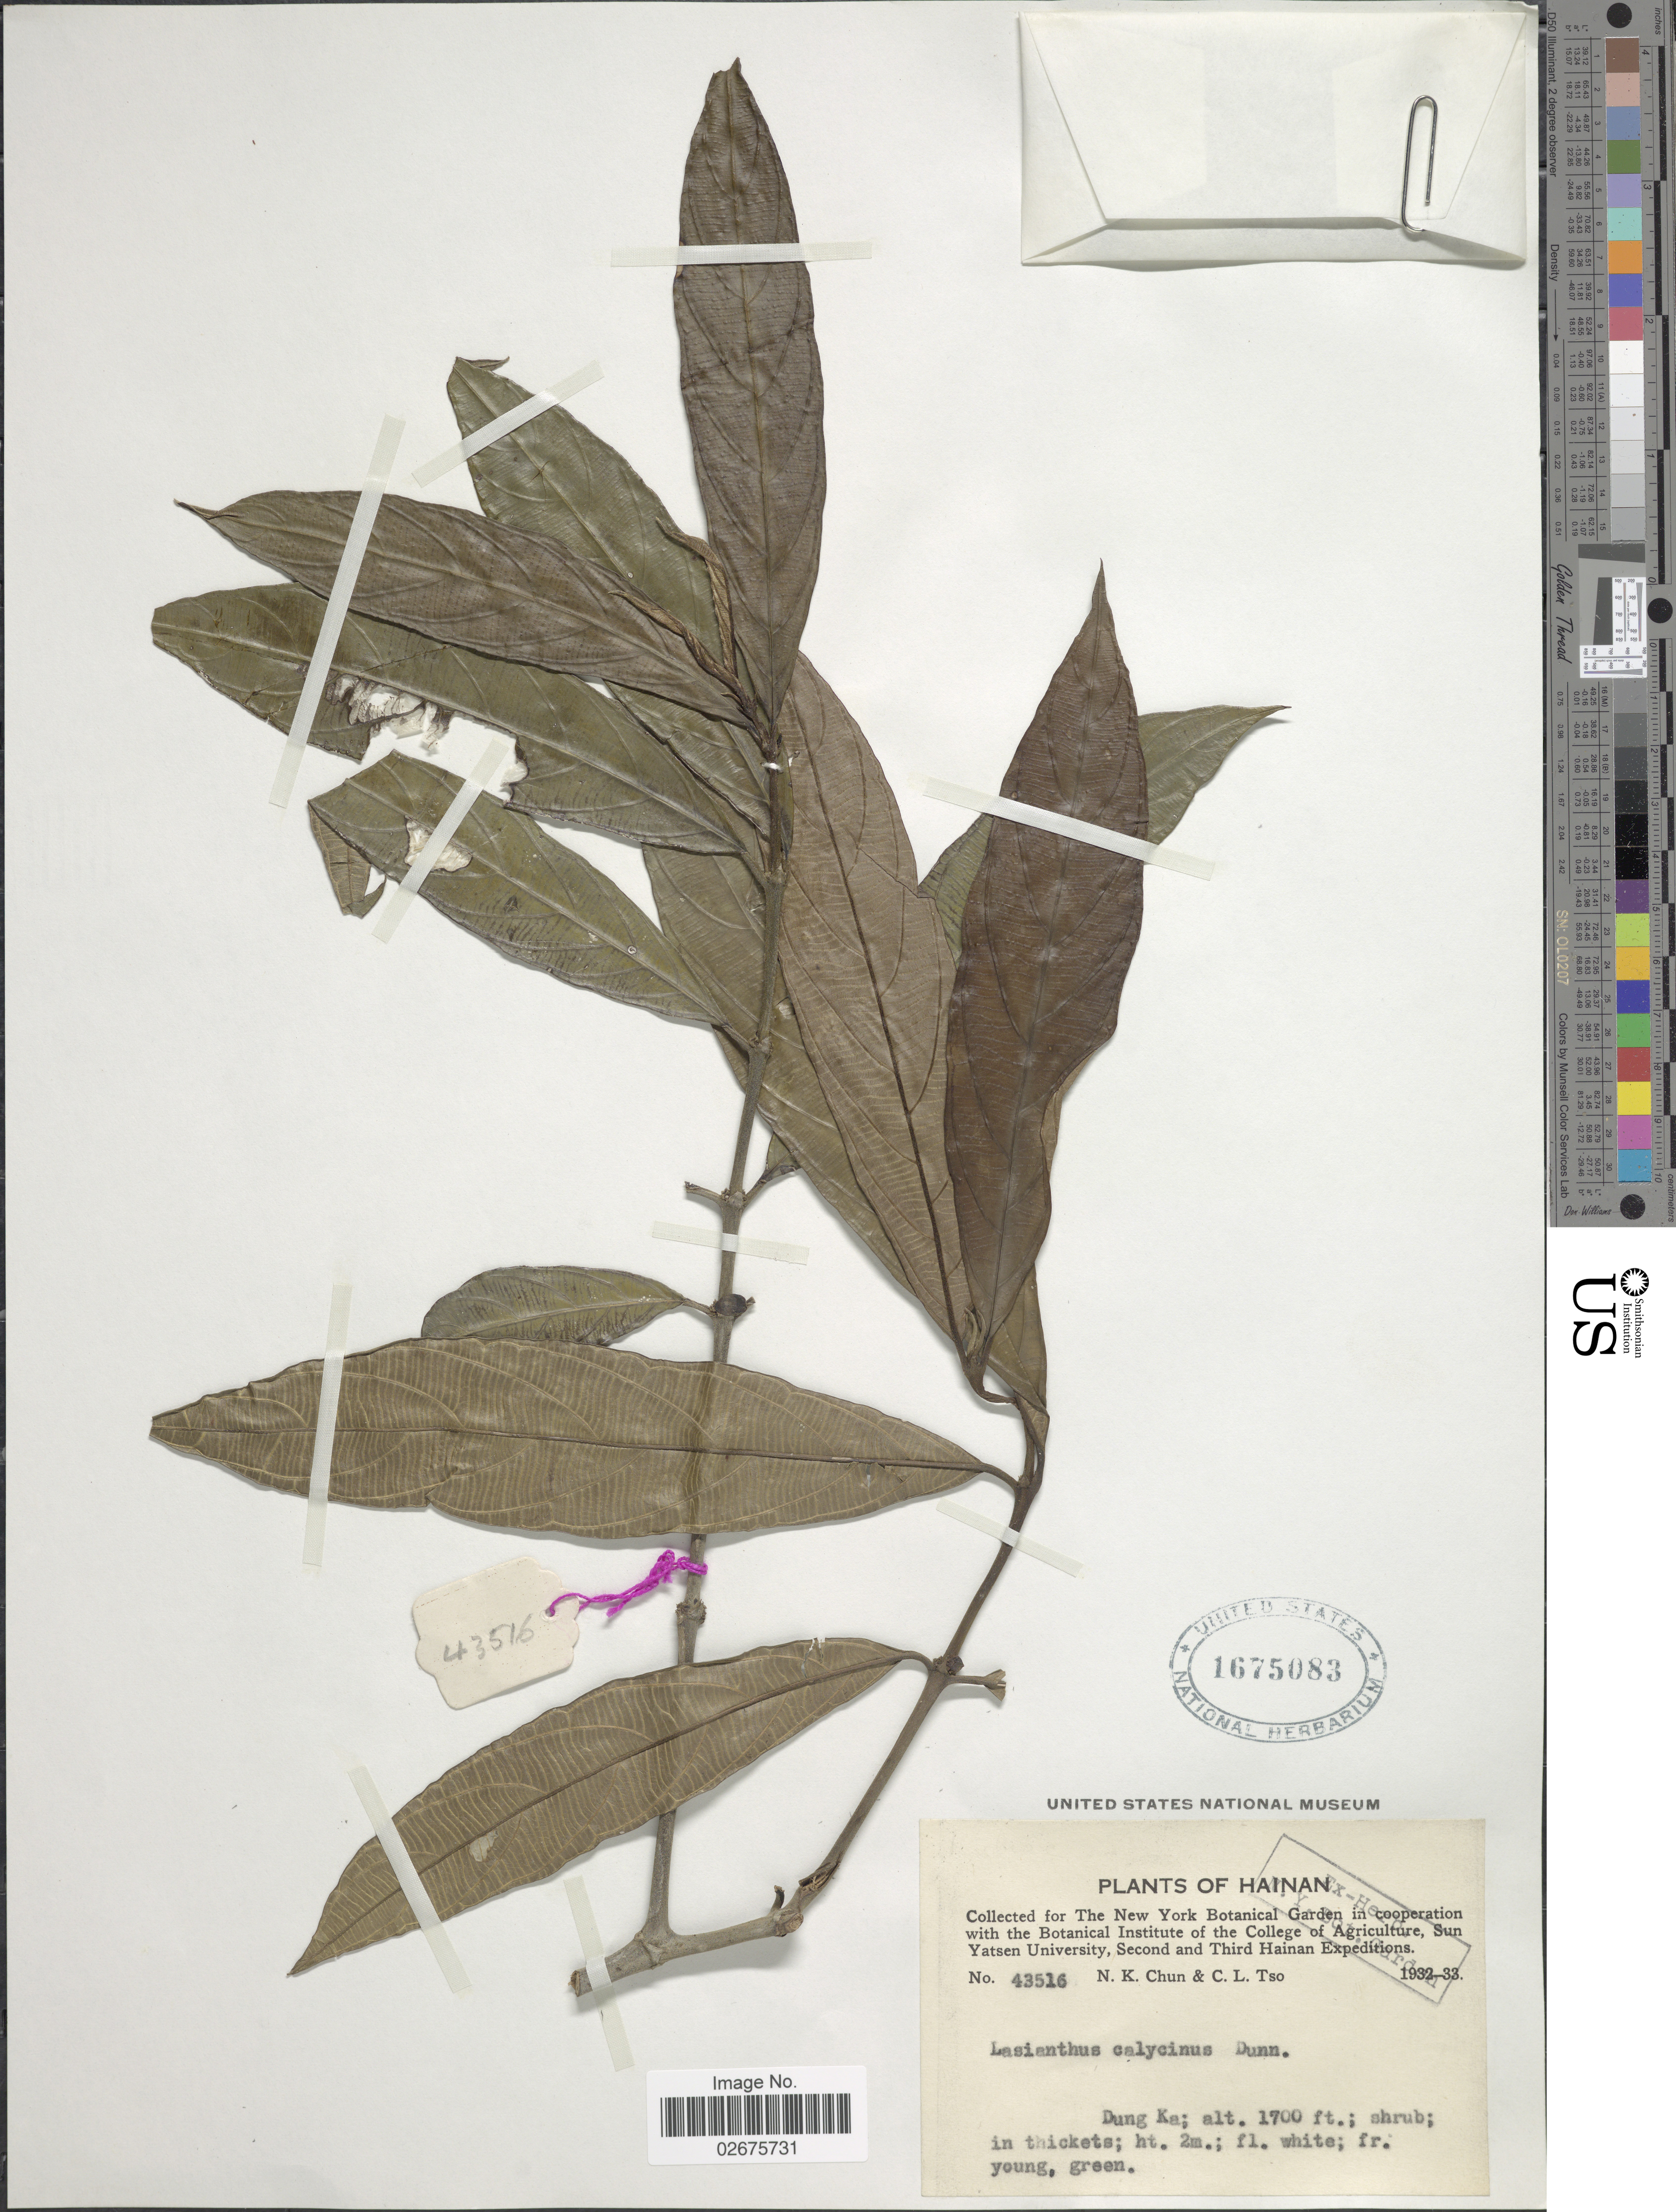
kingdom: Plantae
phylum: Tracheophyta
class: Magnoliopsida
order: Gentianales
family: Rubiaceae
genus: Lasianthus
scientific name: Lasianthus calycinus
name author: Dunn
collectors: N. K. Chun & C. Tso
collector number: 43516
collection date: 1932/1933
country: China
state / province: Hainan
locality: Hainan, Dung Ka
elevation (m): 518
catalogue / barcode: US 1675083